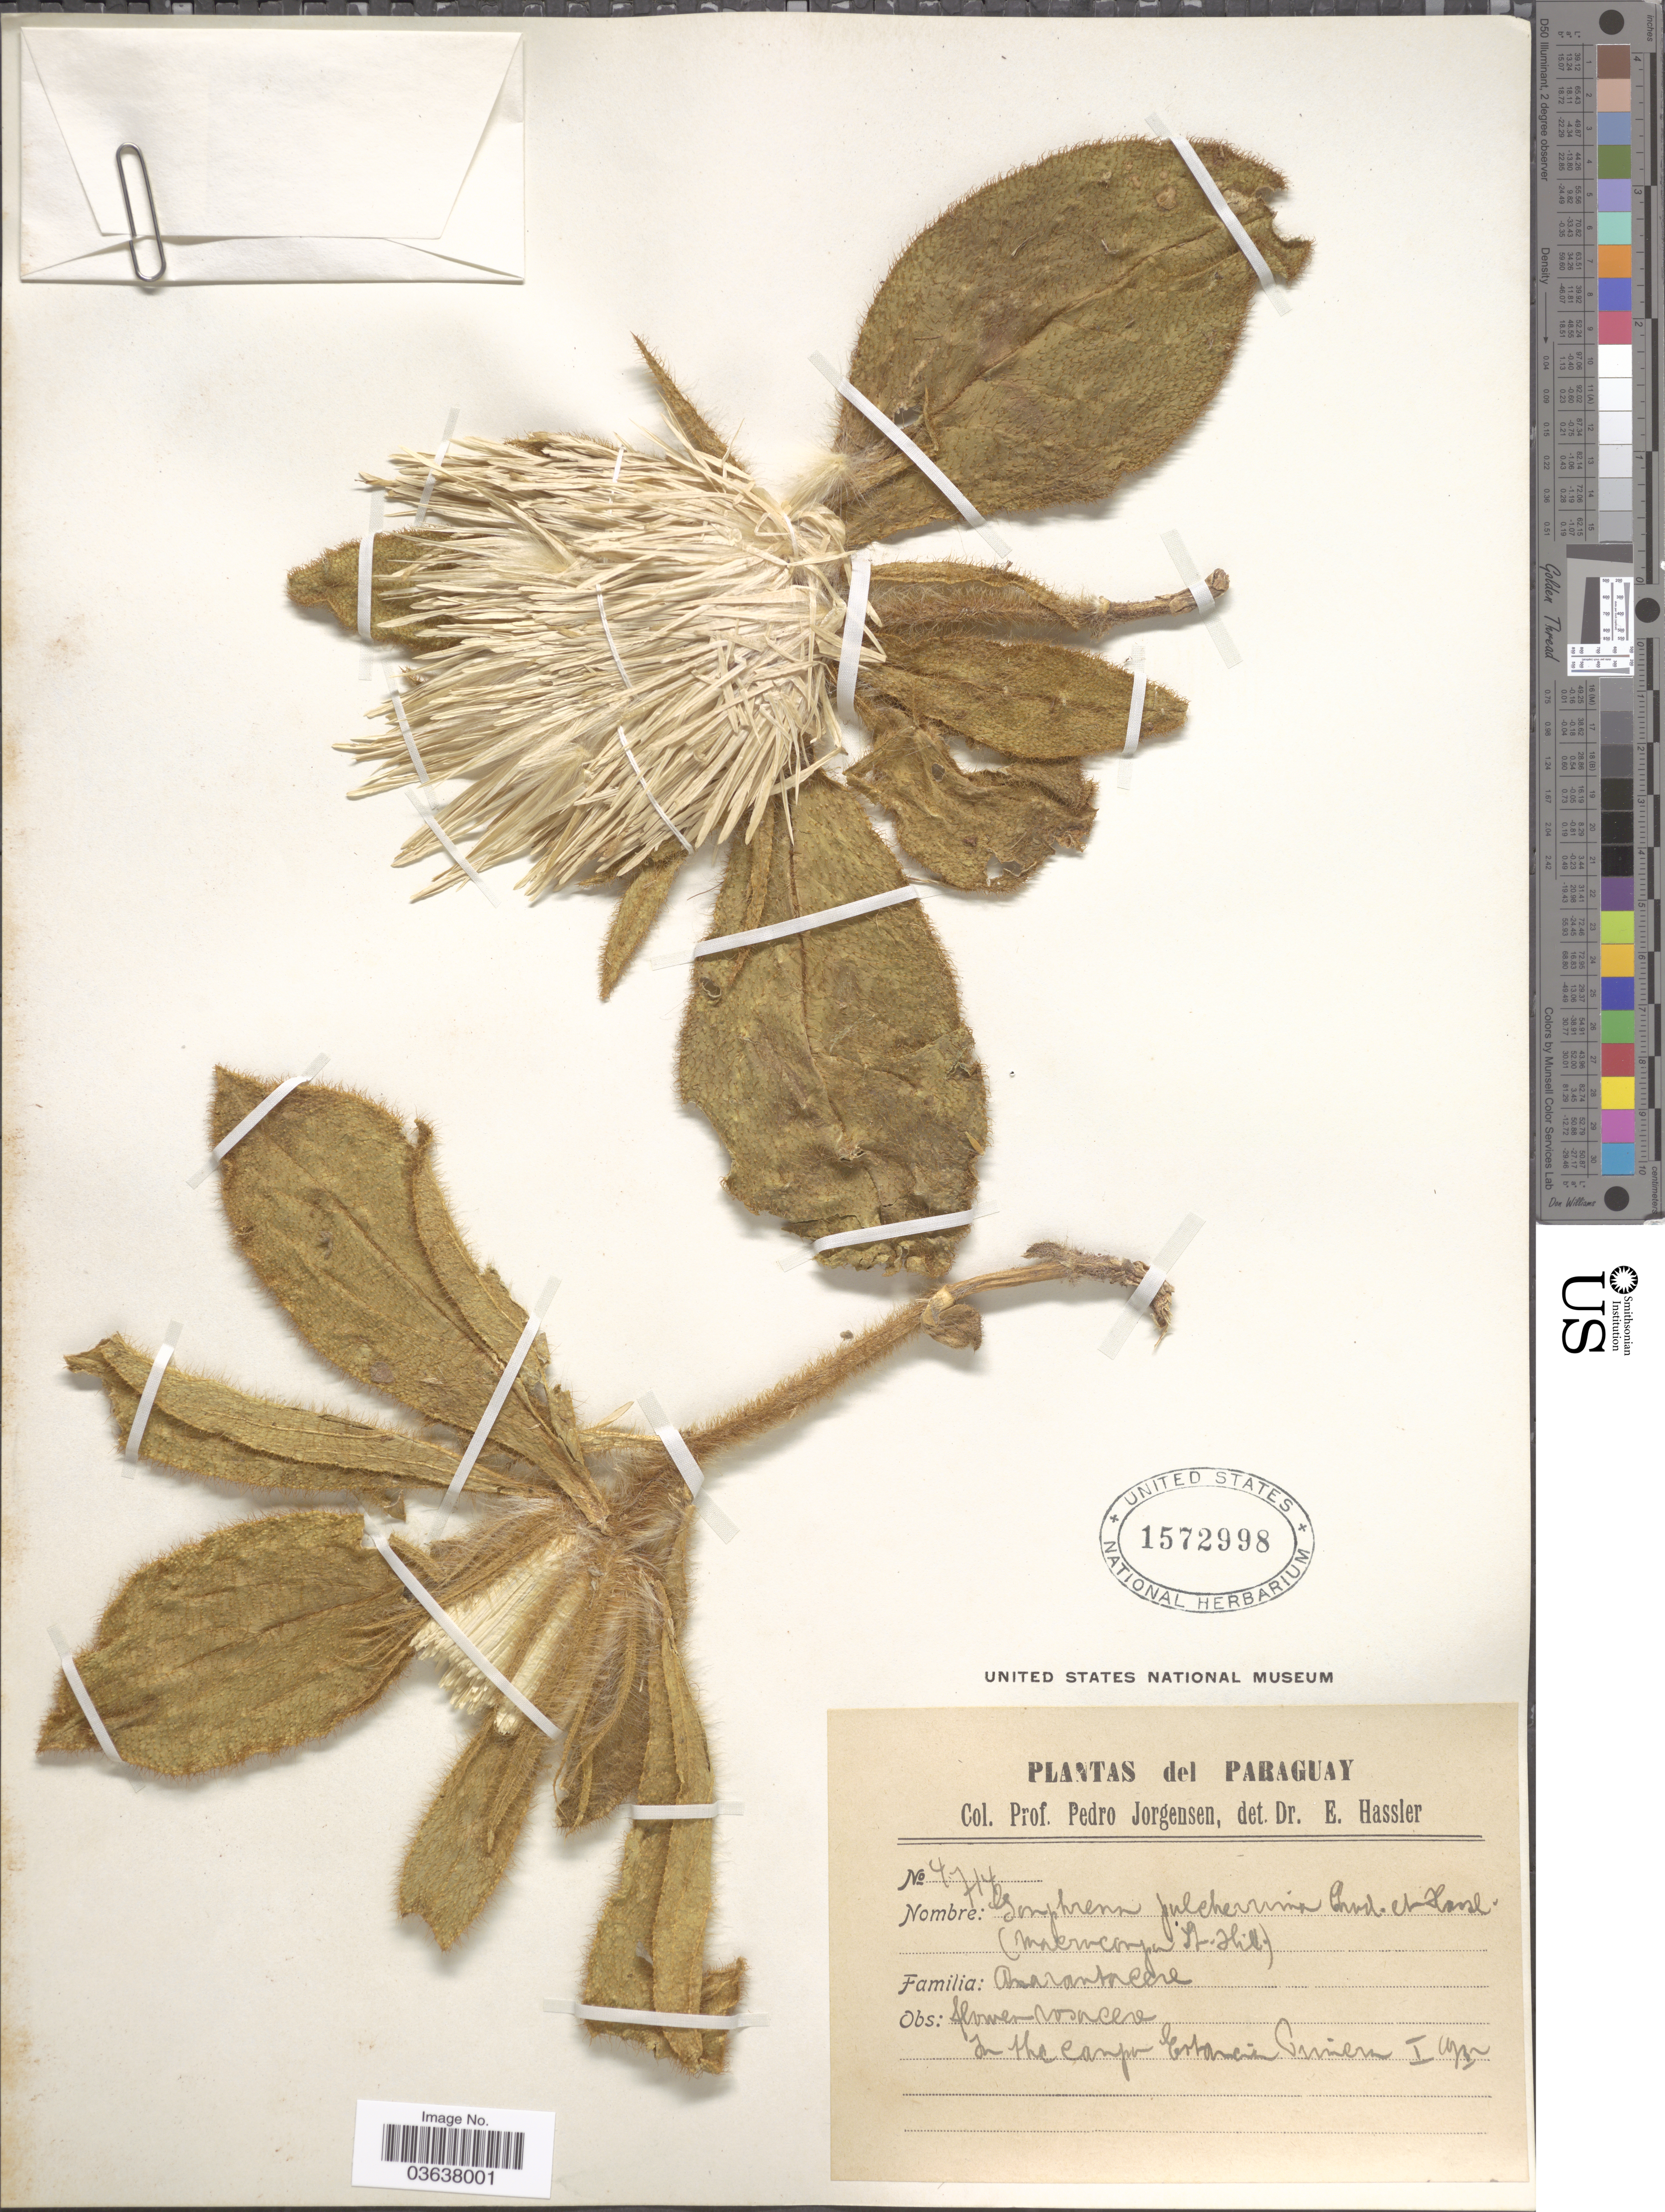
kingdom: Plantae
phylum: Tracheophyta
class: Magnoliopsida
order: Caryophyllales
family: Amaranthaceae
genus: Gomphrena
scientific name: Gomphrena macrocephala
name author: A. St.-Hil.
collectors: P. Jörgensen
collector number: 7414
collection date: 1932-01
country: Paraguay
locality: In the campo Estancia Primera.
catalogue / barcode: US 1572998